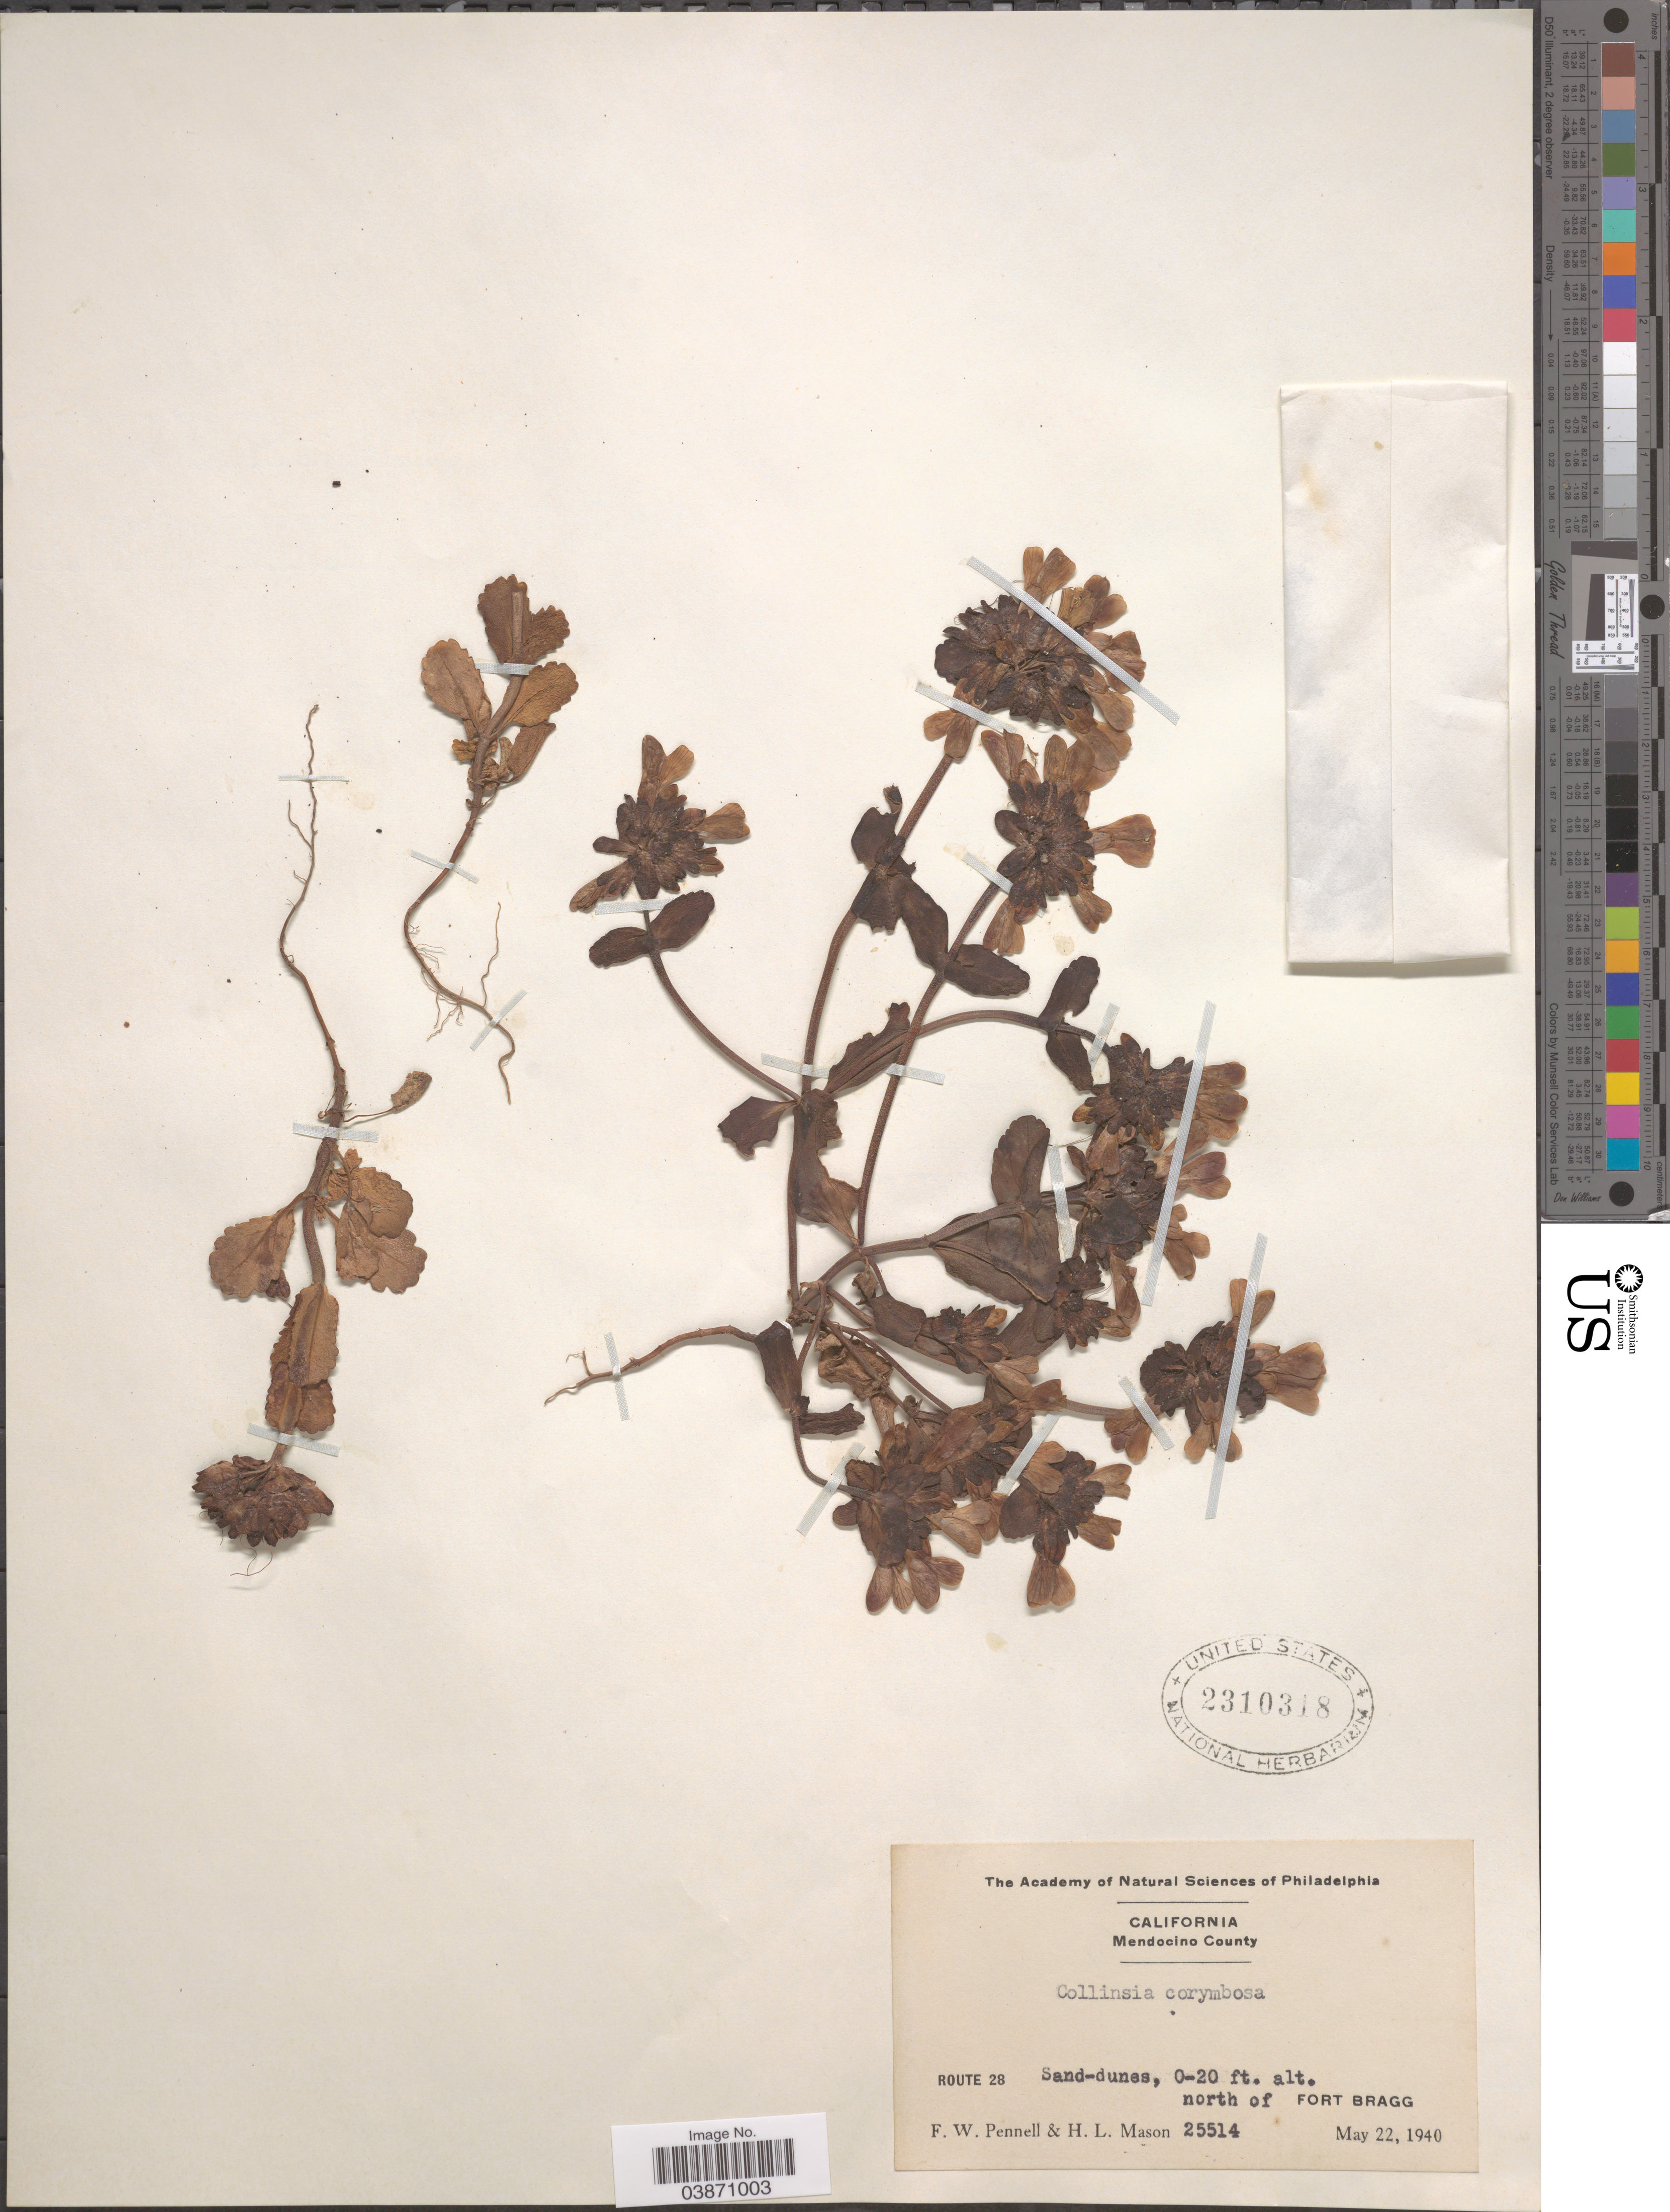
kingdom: Plantae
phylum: Tracheophyta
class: Magnoliopsida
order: Lamiales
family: Plantaginaceae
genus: Collinsia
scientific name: Collinsia corymbosa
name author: Herder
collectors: F. W. Pennell & H. L. Mason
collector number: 25514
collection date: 1940-05-22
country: United States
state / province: California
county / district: Mendocino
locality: Mendocino County. Route 28. Sand-dunes, north of Fort Bragg.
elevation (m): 0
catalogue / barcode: US 2310318